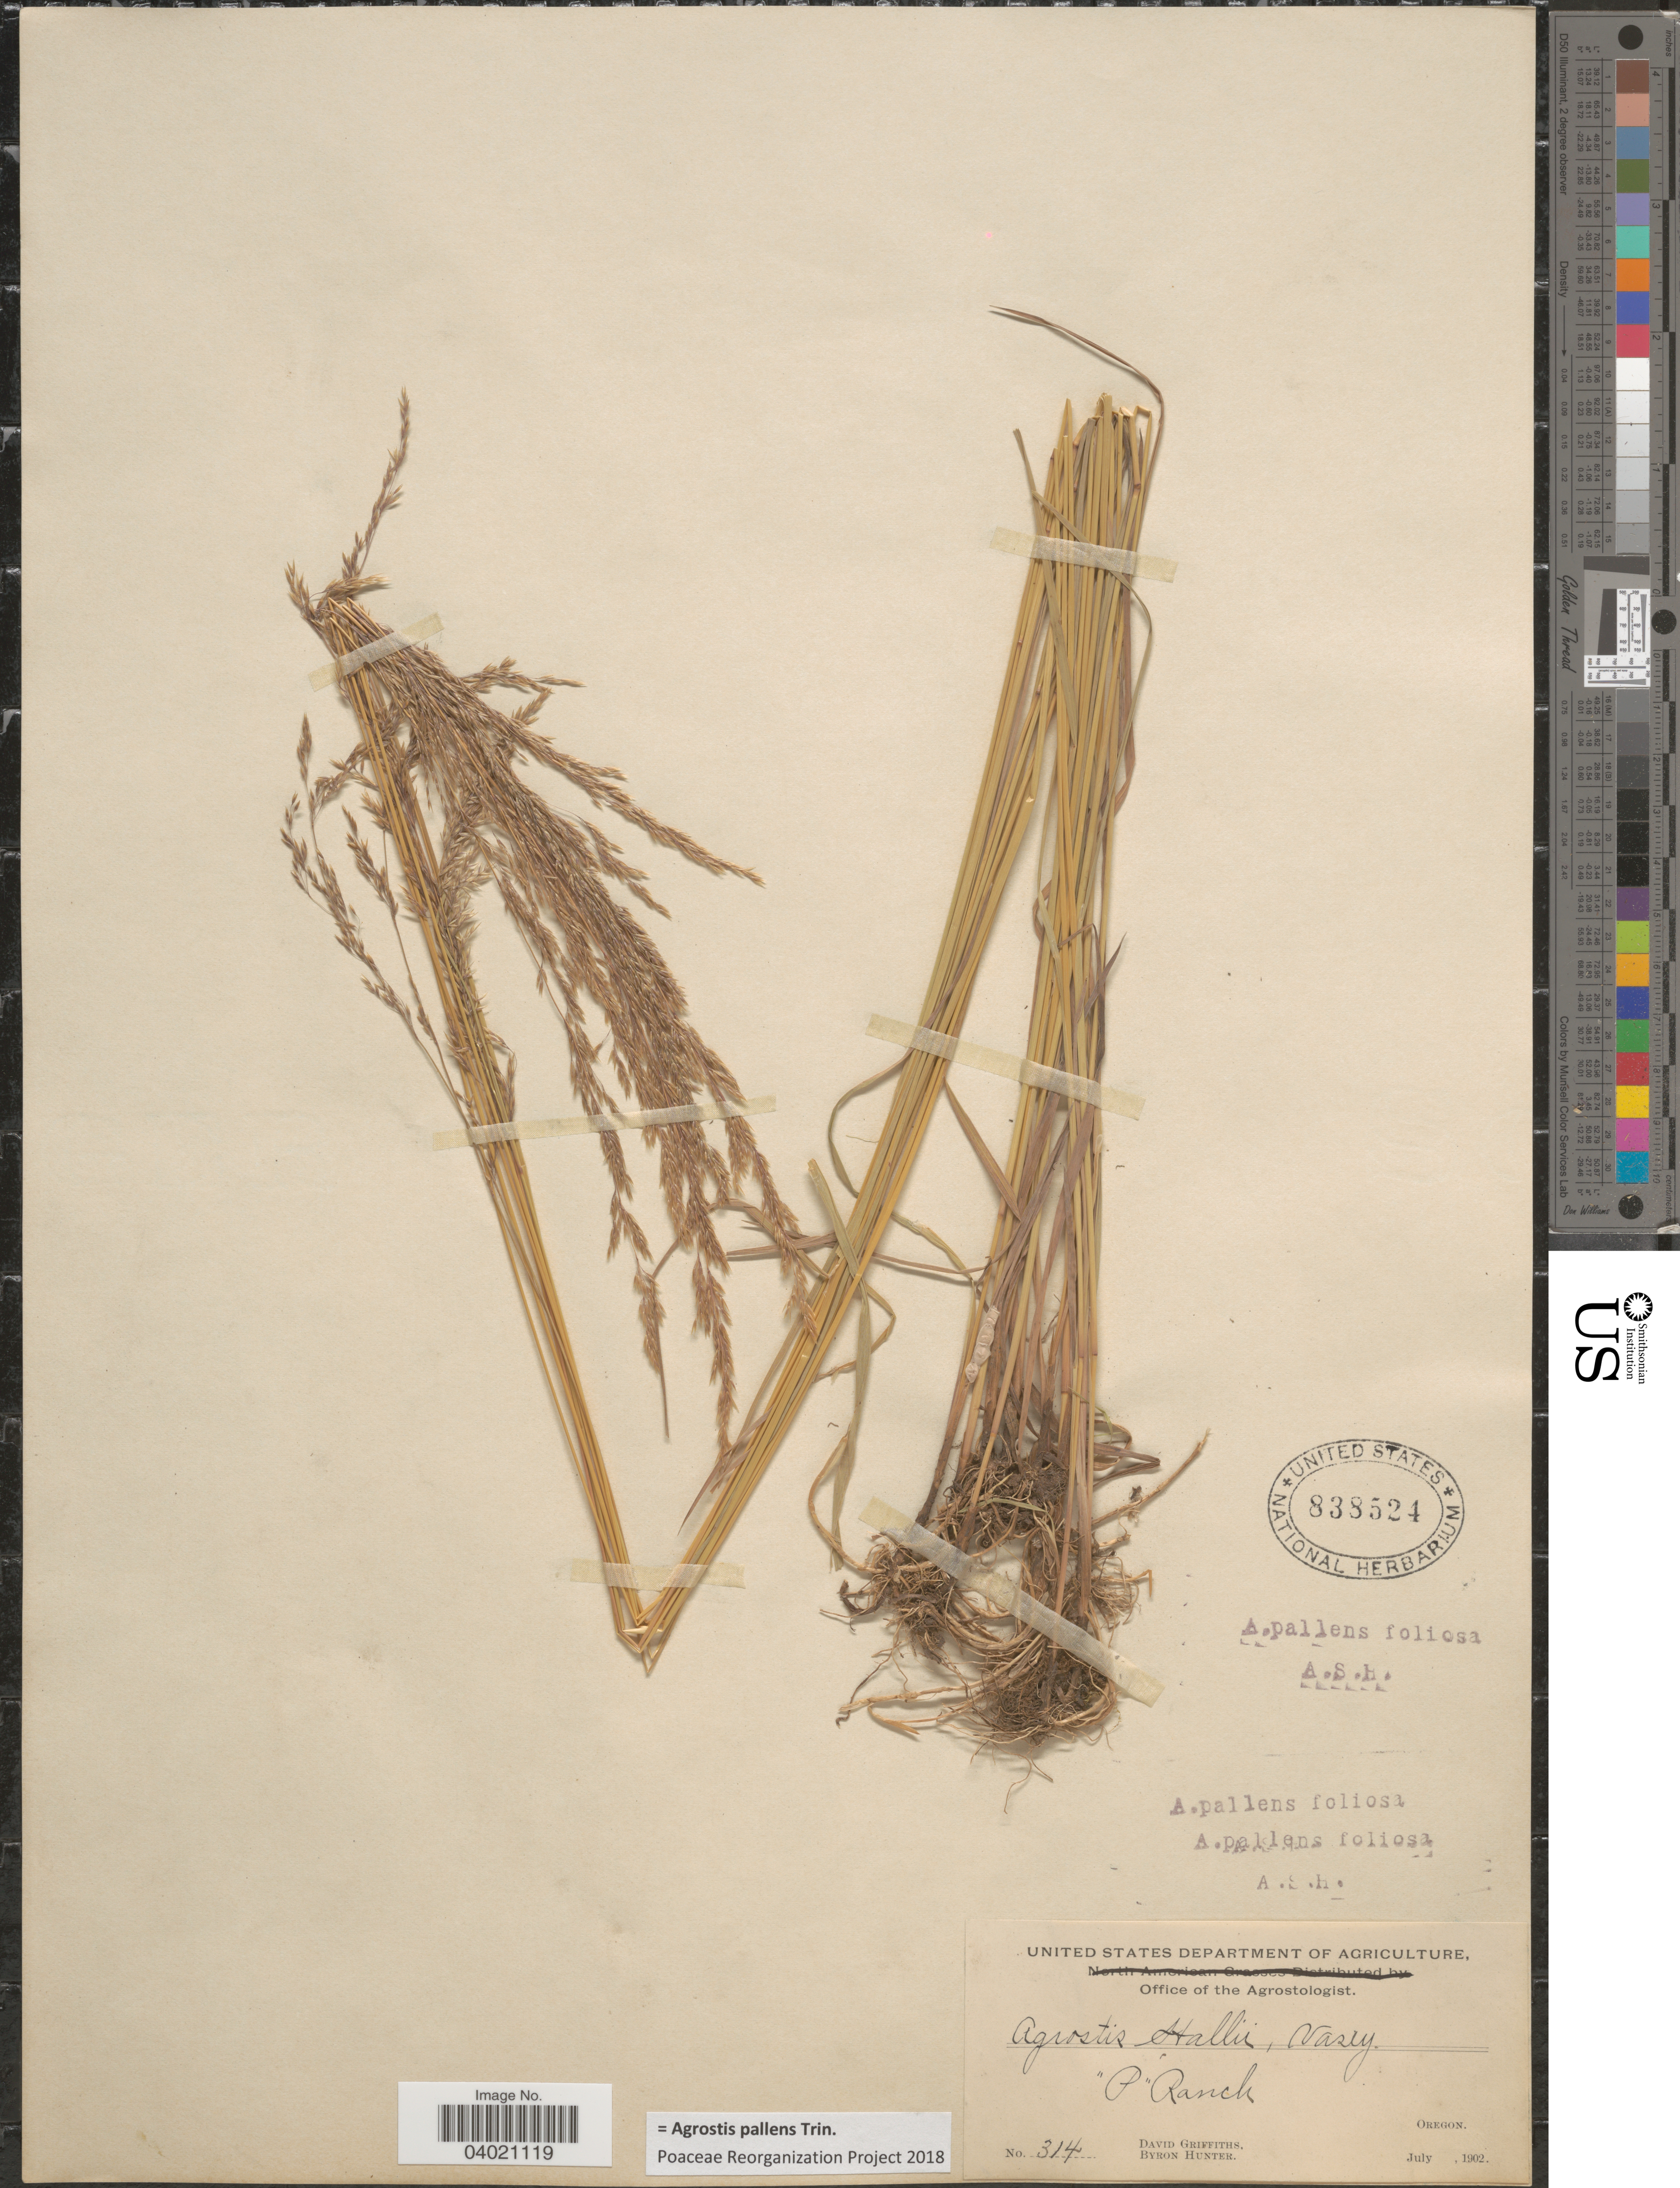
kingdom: Plantae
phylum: Tracheophyta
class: Liliopsida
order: Poales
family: Poaceae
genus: Agrostis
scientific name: Agrostis pallens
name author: Trin.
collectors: D. Griffiths & B. Hunter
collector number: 314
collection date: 1902-07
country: United States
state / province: Oregon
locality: P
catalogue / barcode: US 838524